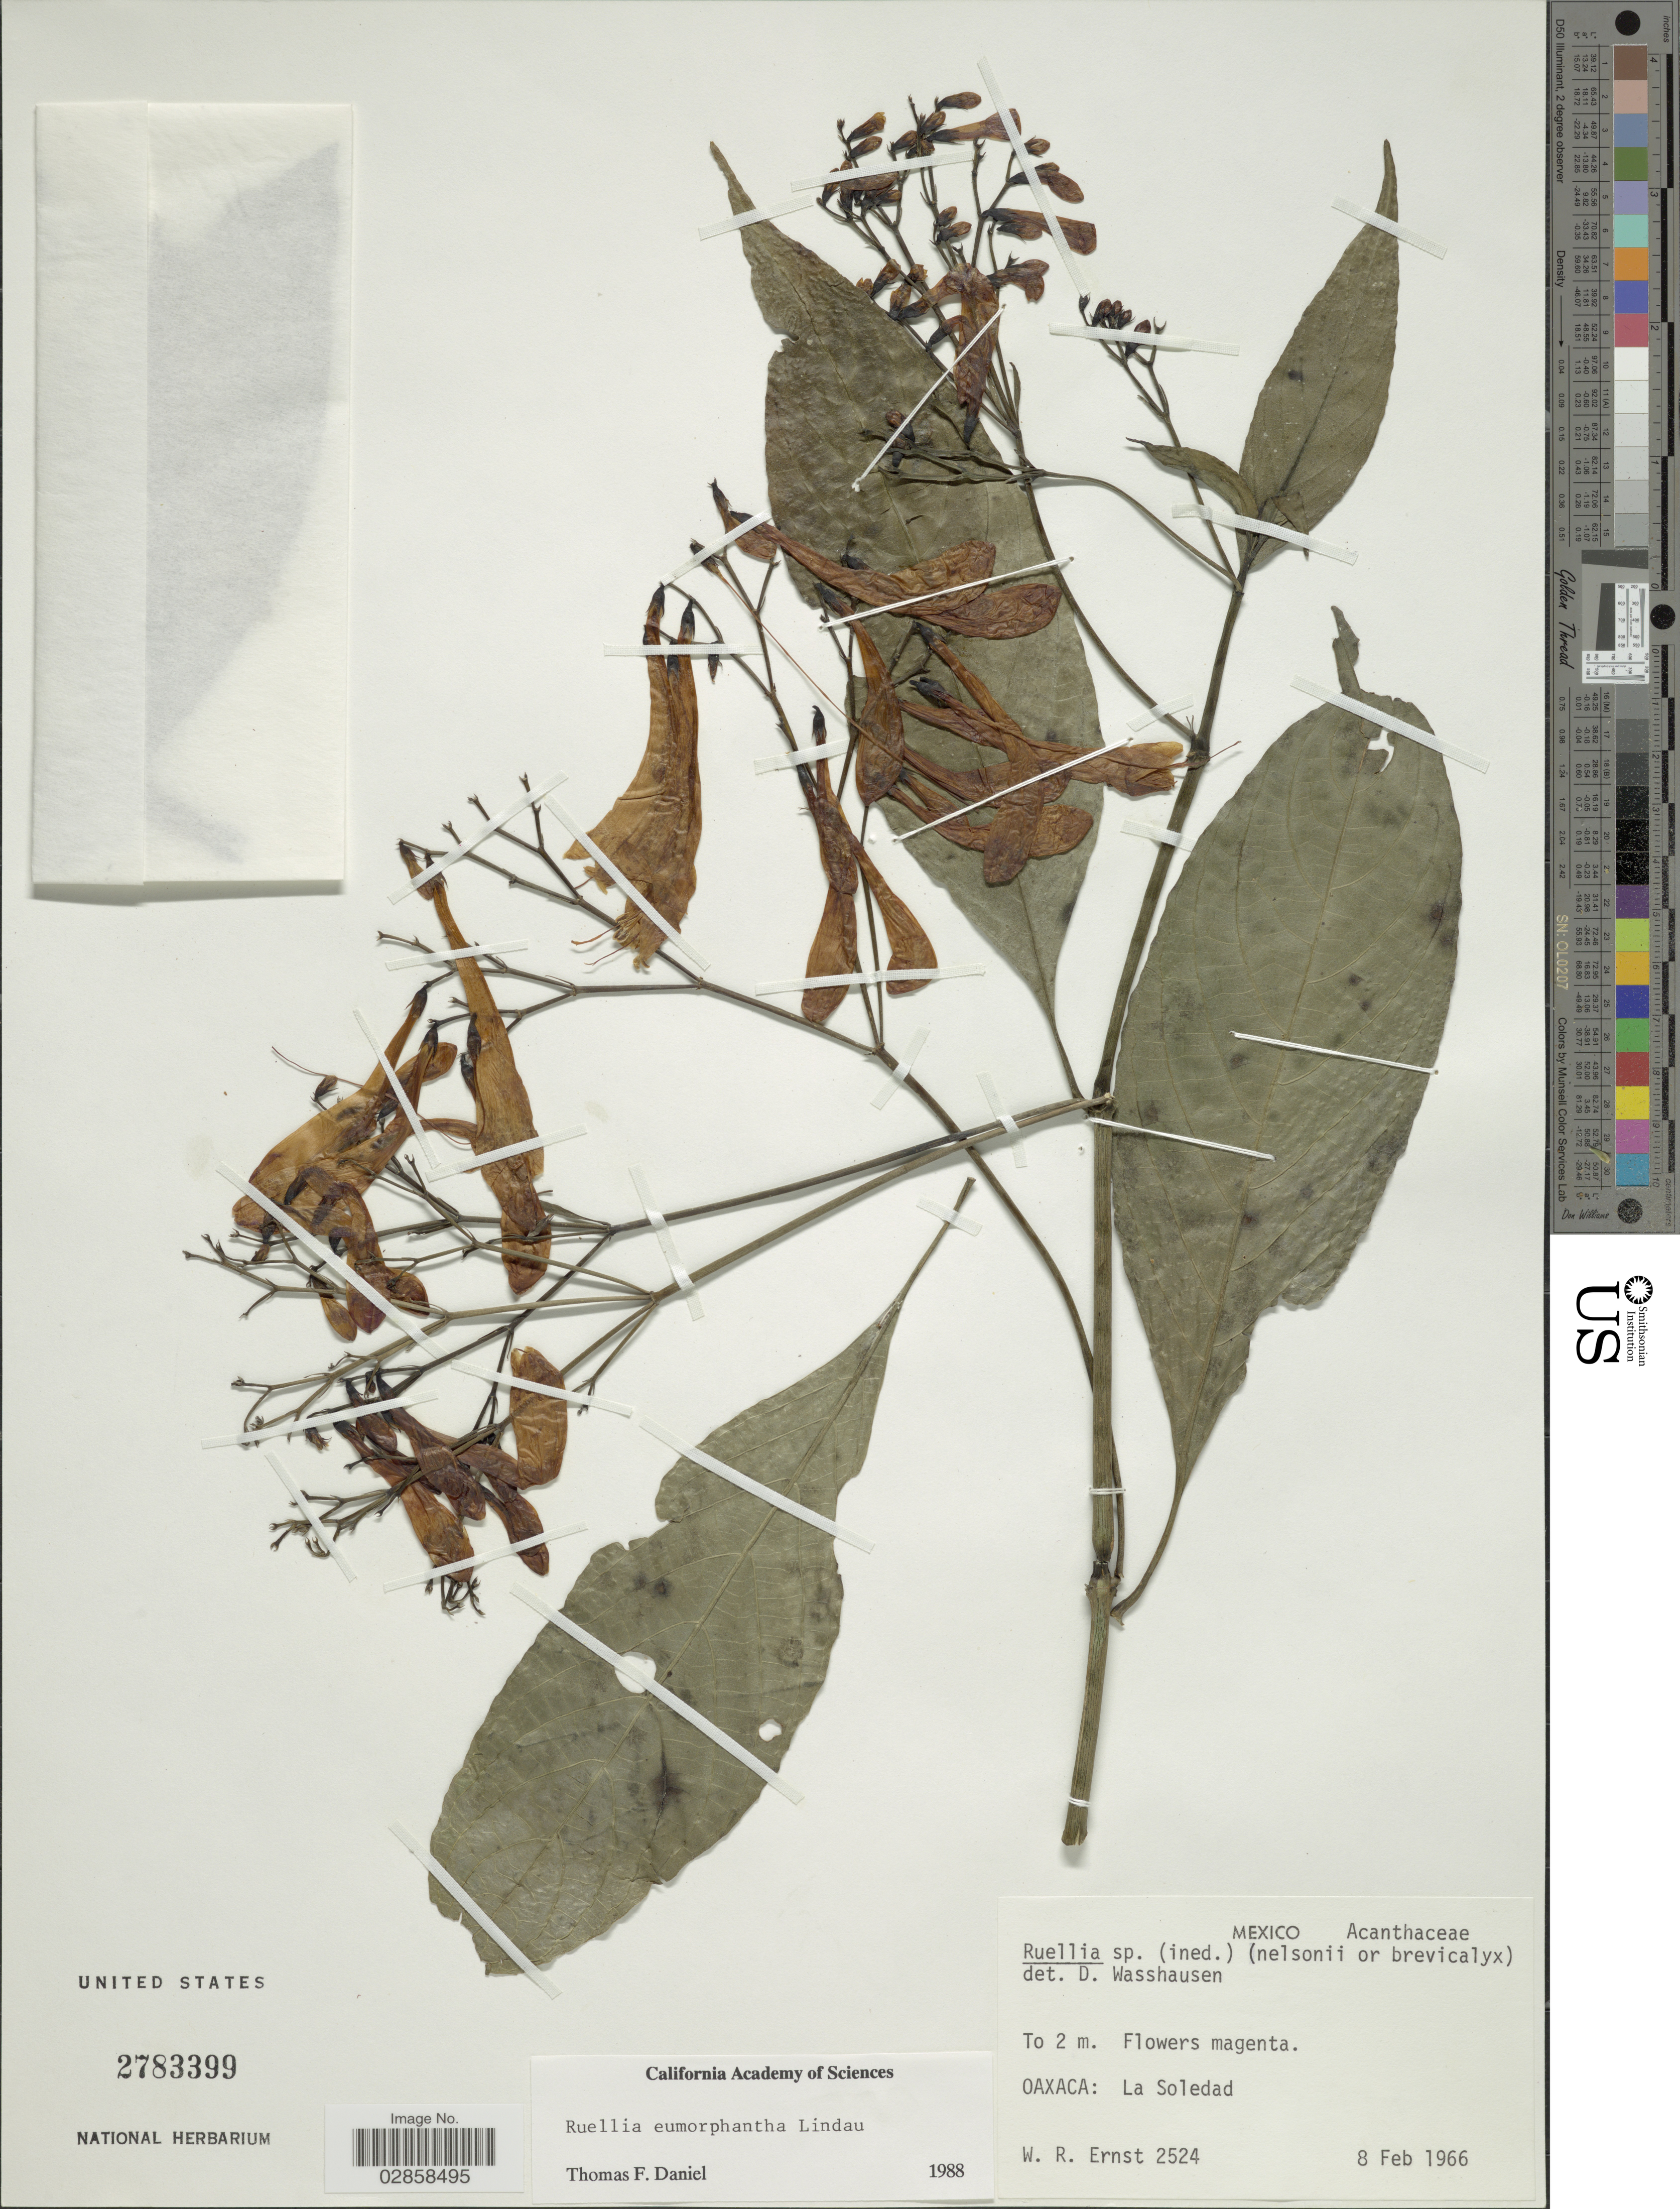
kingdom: Plantae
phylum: Tracheophyta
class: Magnoliopsida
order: Lamiales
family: Acanthaceae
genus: Ruellia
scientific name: Ruellia eumorphantha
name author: Lindau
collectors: W. R. Ernst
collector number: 2524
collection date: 1966-02-08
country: Mexico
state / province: Oaxaca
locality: La Soledad.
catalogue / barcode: US 2783399